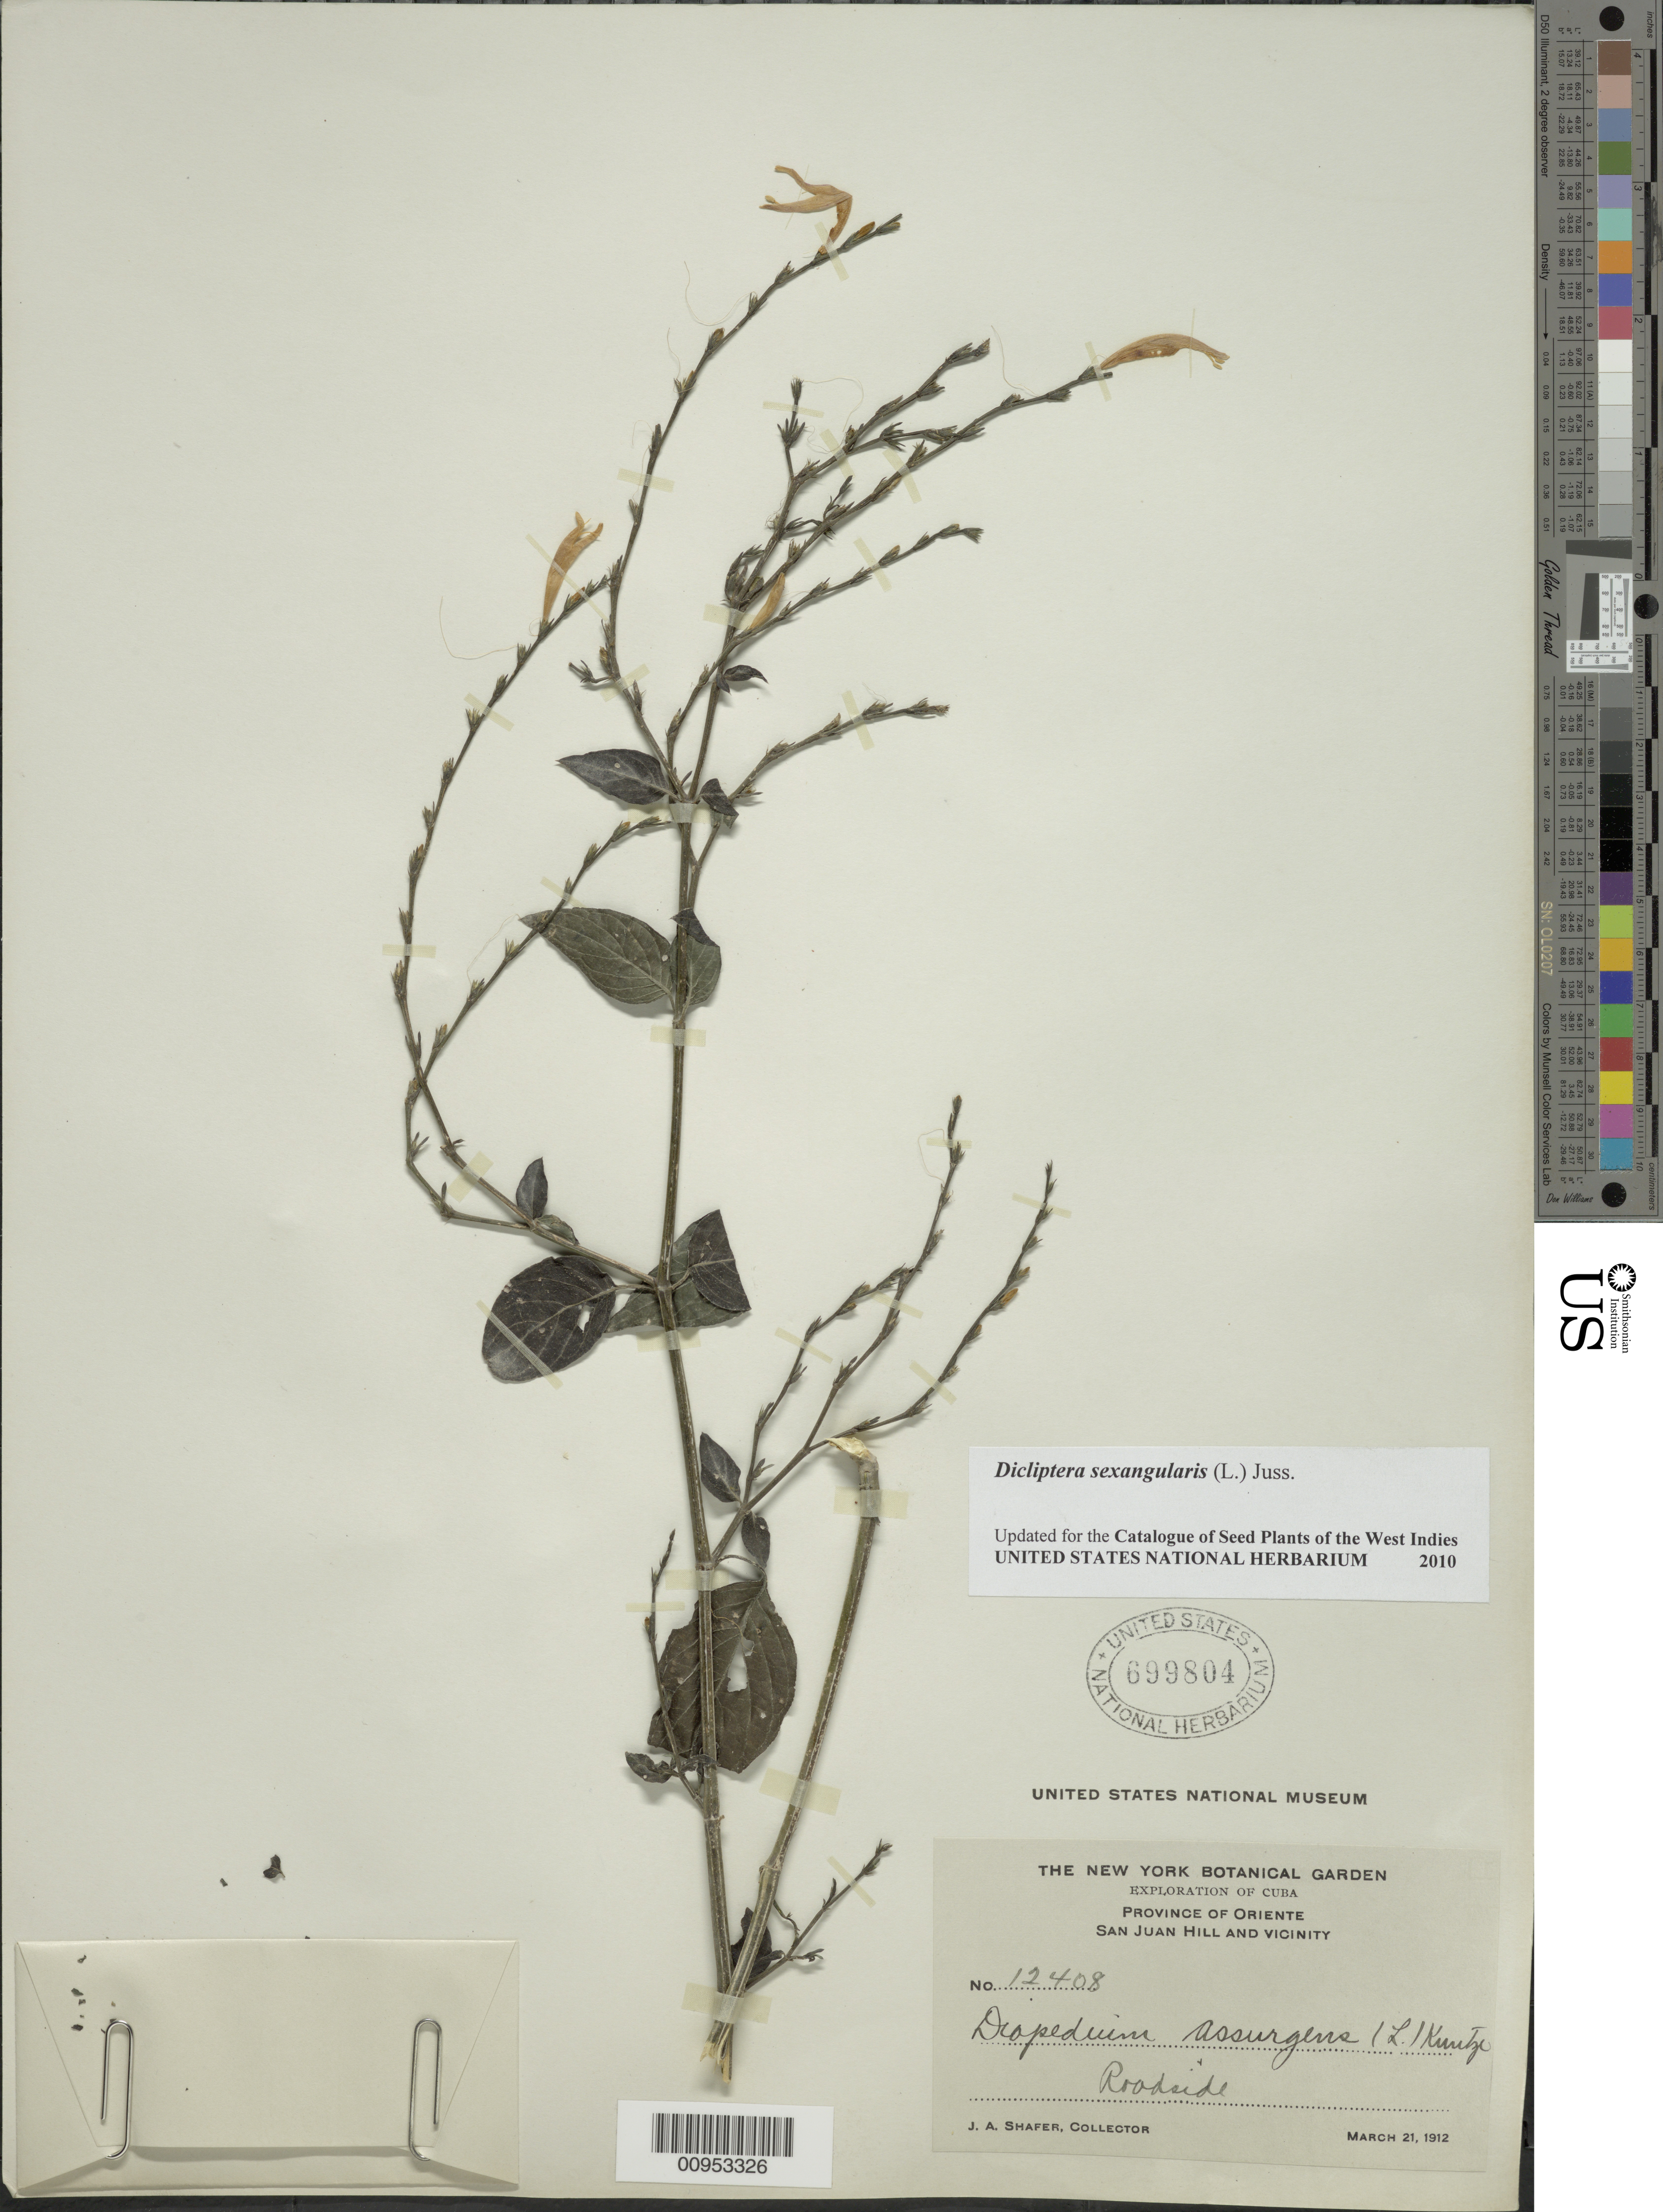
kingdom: Plantae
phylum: Tracheophyta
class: Magnoliopsida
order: Lamiales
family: Acanthaceae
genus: Dicliptera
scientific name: Dicliptera sexangularis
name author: (L.) Juss.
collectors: J. A. Shafer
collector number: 12408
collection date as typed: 21 Mar 1912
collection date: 1912-03-21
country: Cuba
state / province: Oriente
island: Cuba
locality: San Juan Hill and vicinity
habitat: Roadside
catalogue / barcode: US 699804